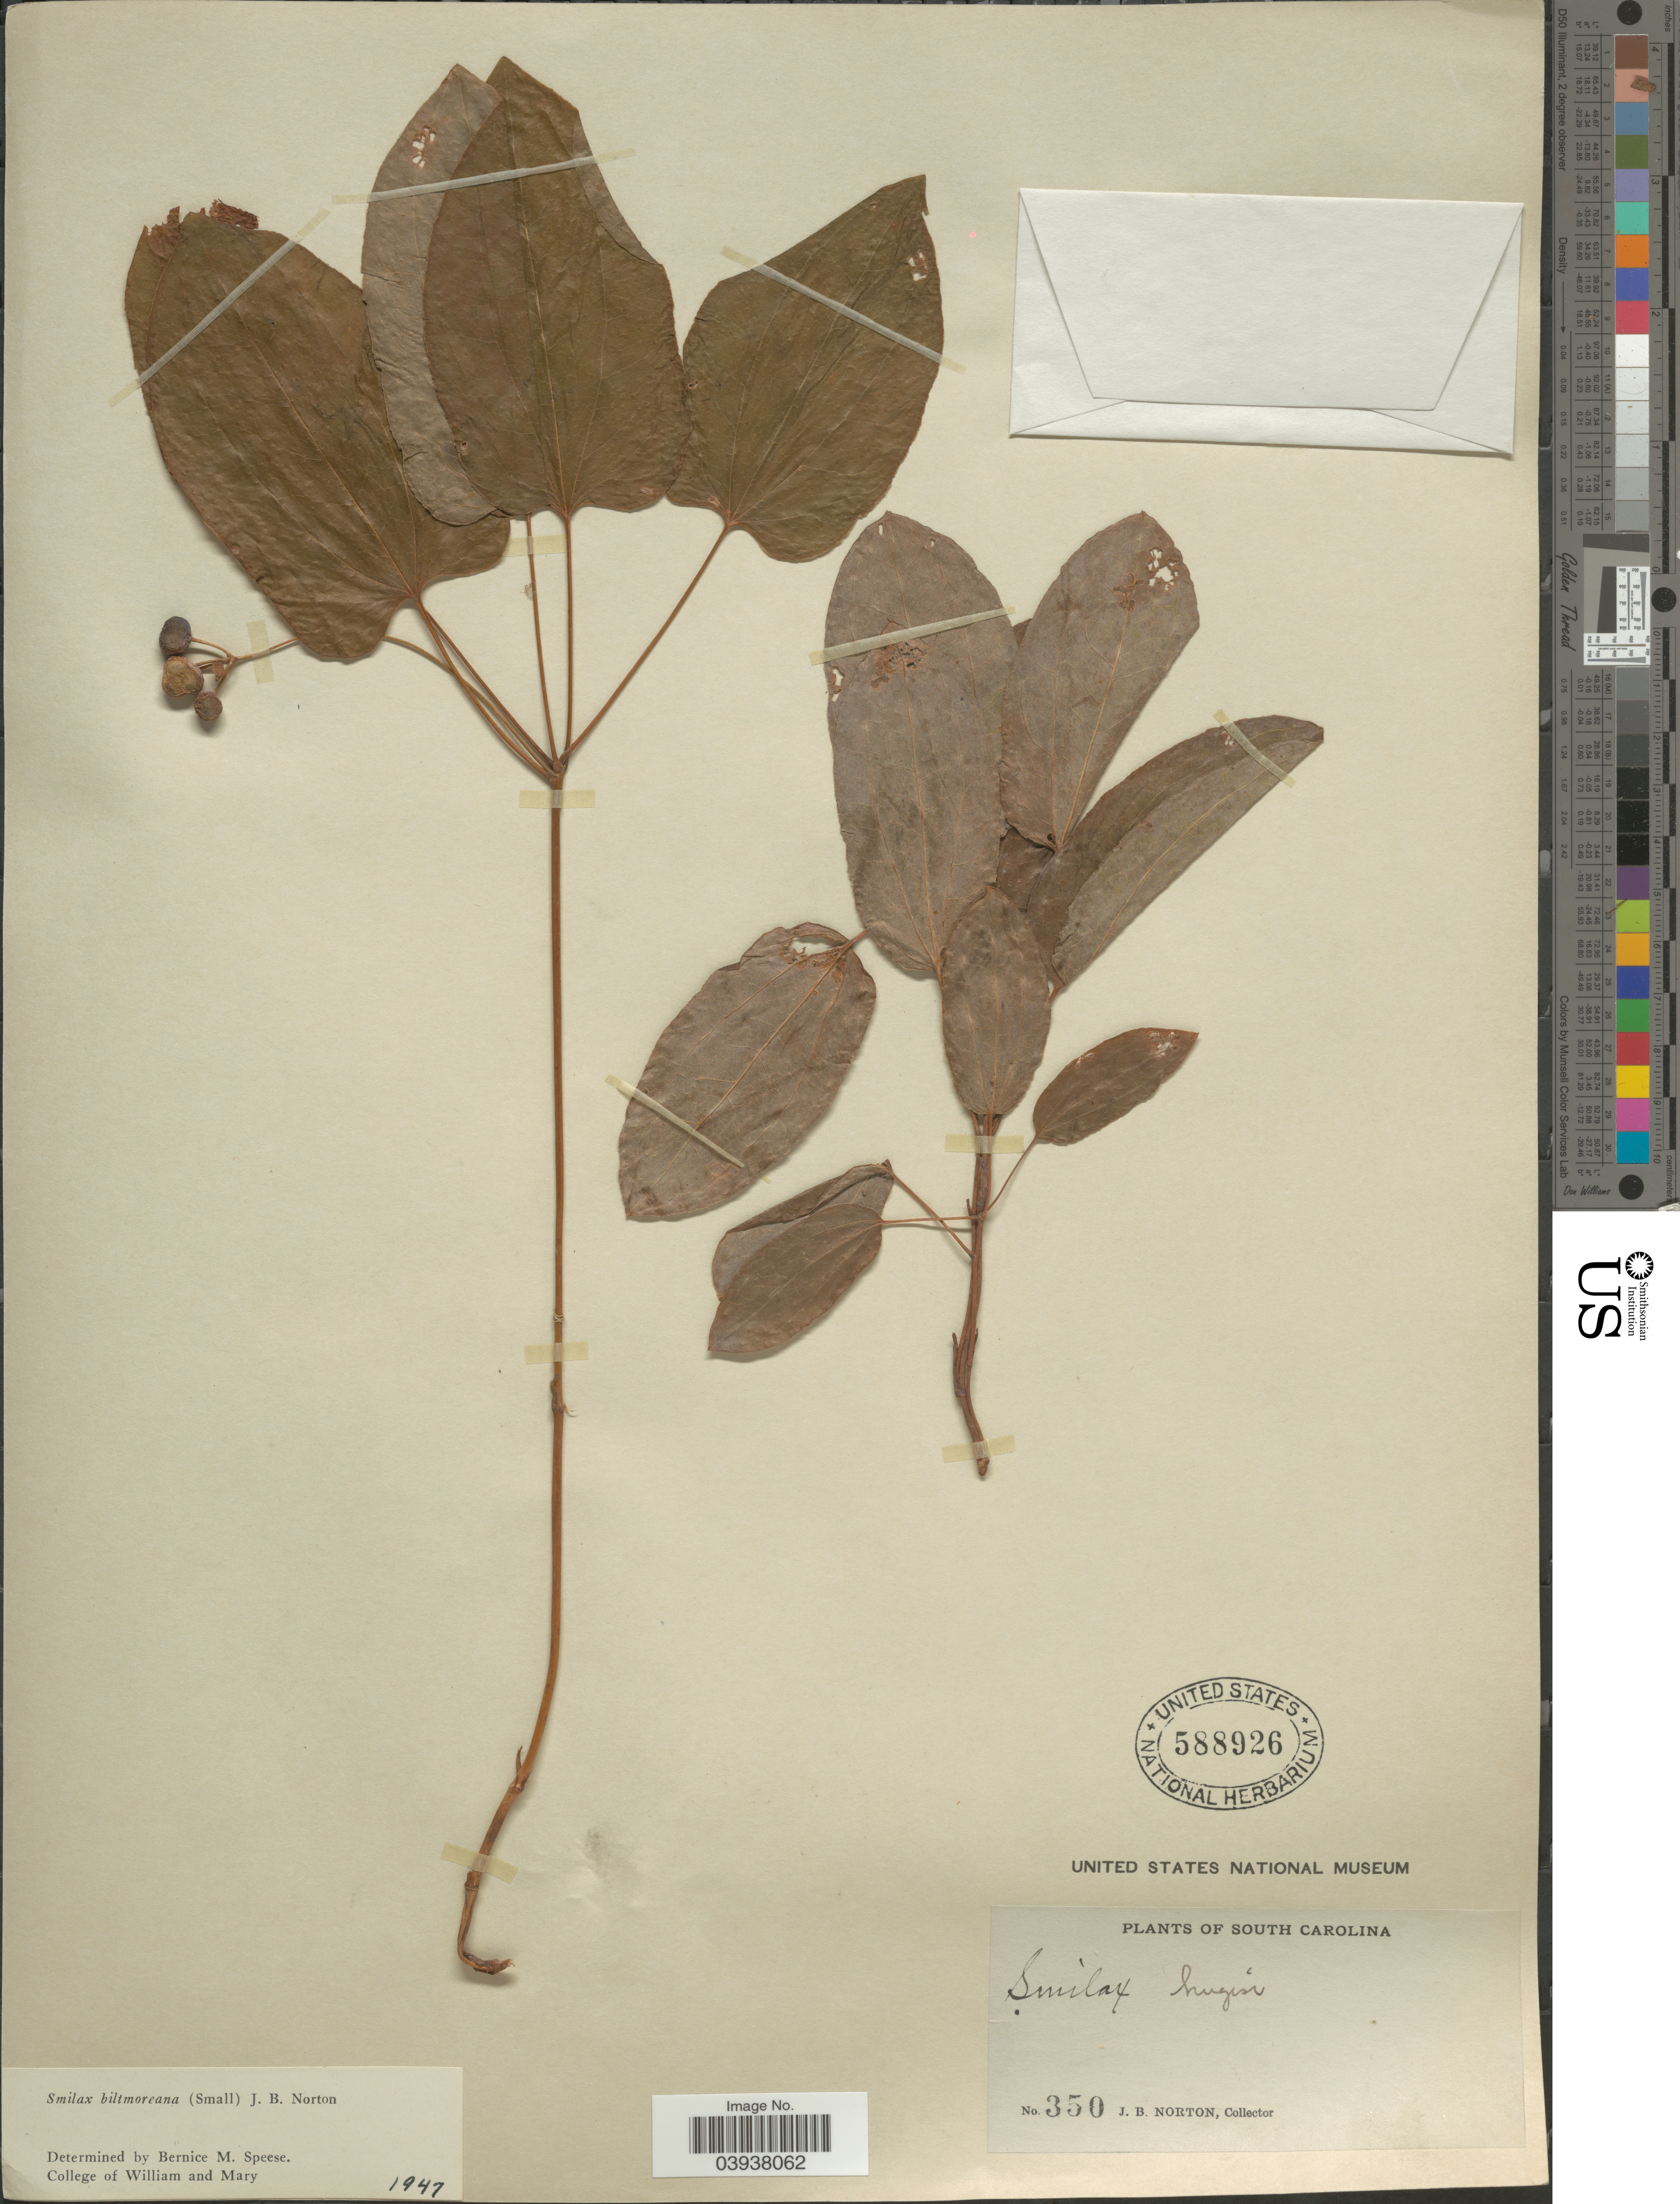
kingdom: Plantae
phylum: Tracheophyta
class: Liliopsida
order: Liliales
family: Smilacaceae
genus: Smilax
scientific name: Smilax biltmoreana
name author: (Small) J.B. Norton ex Pennell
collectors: J. B. Norton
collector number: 350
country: United States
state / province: South Carolina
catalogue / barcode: US 588926